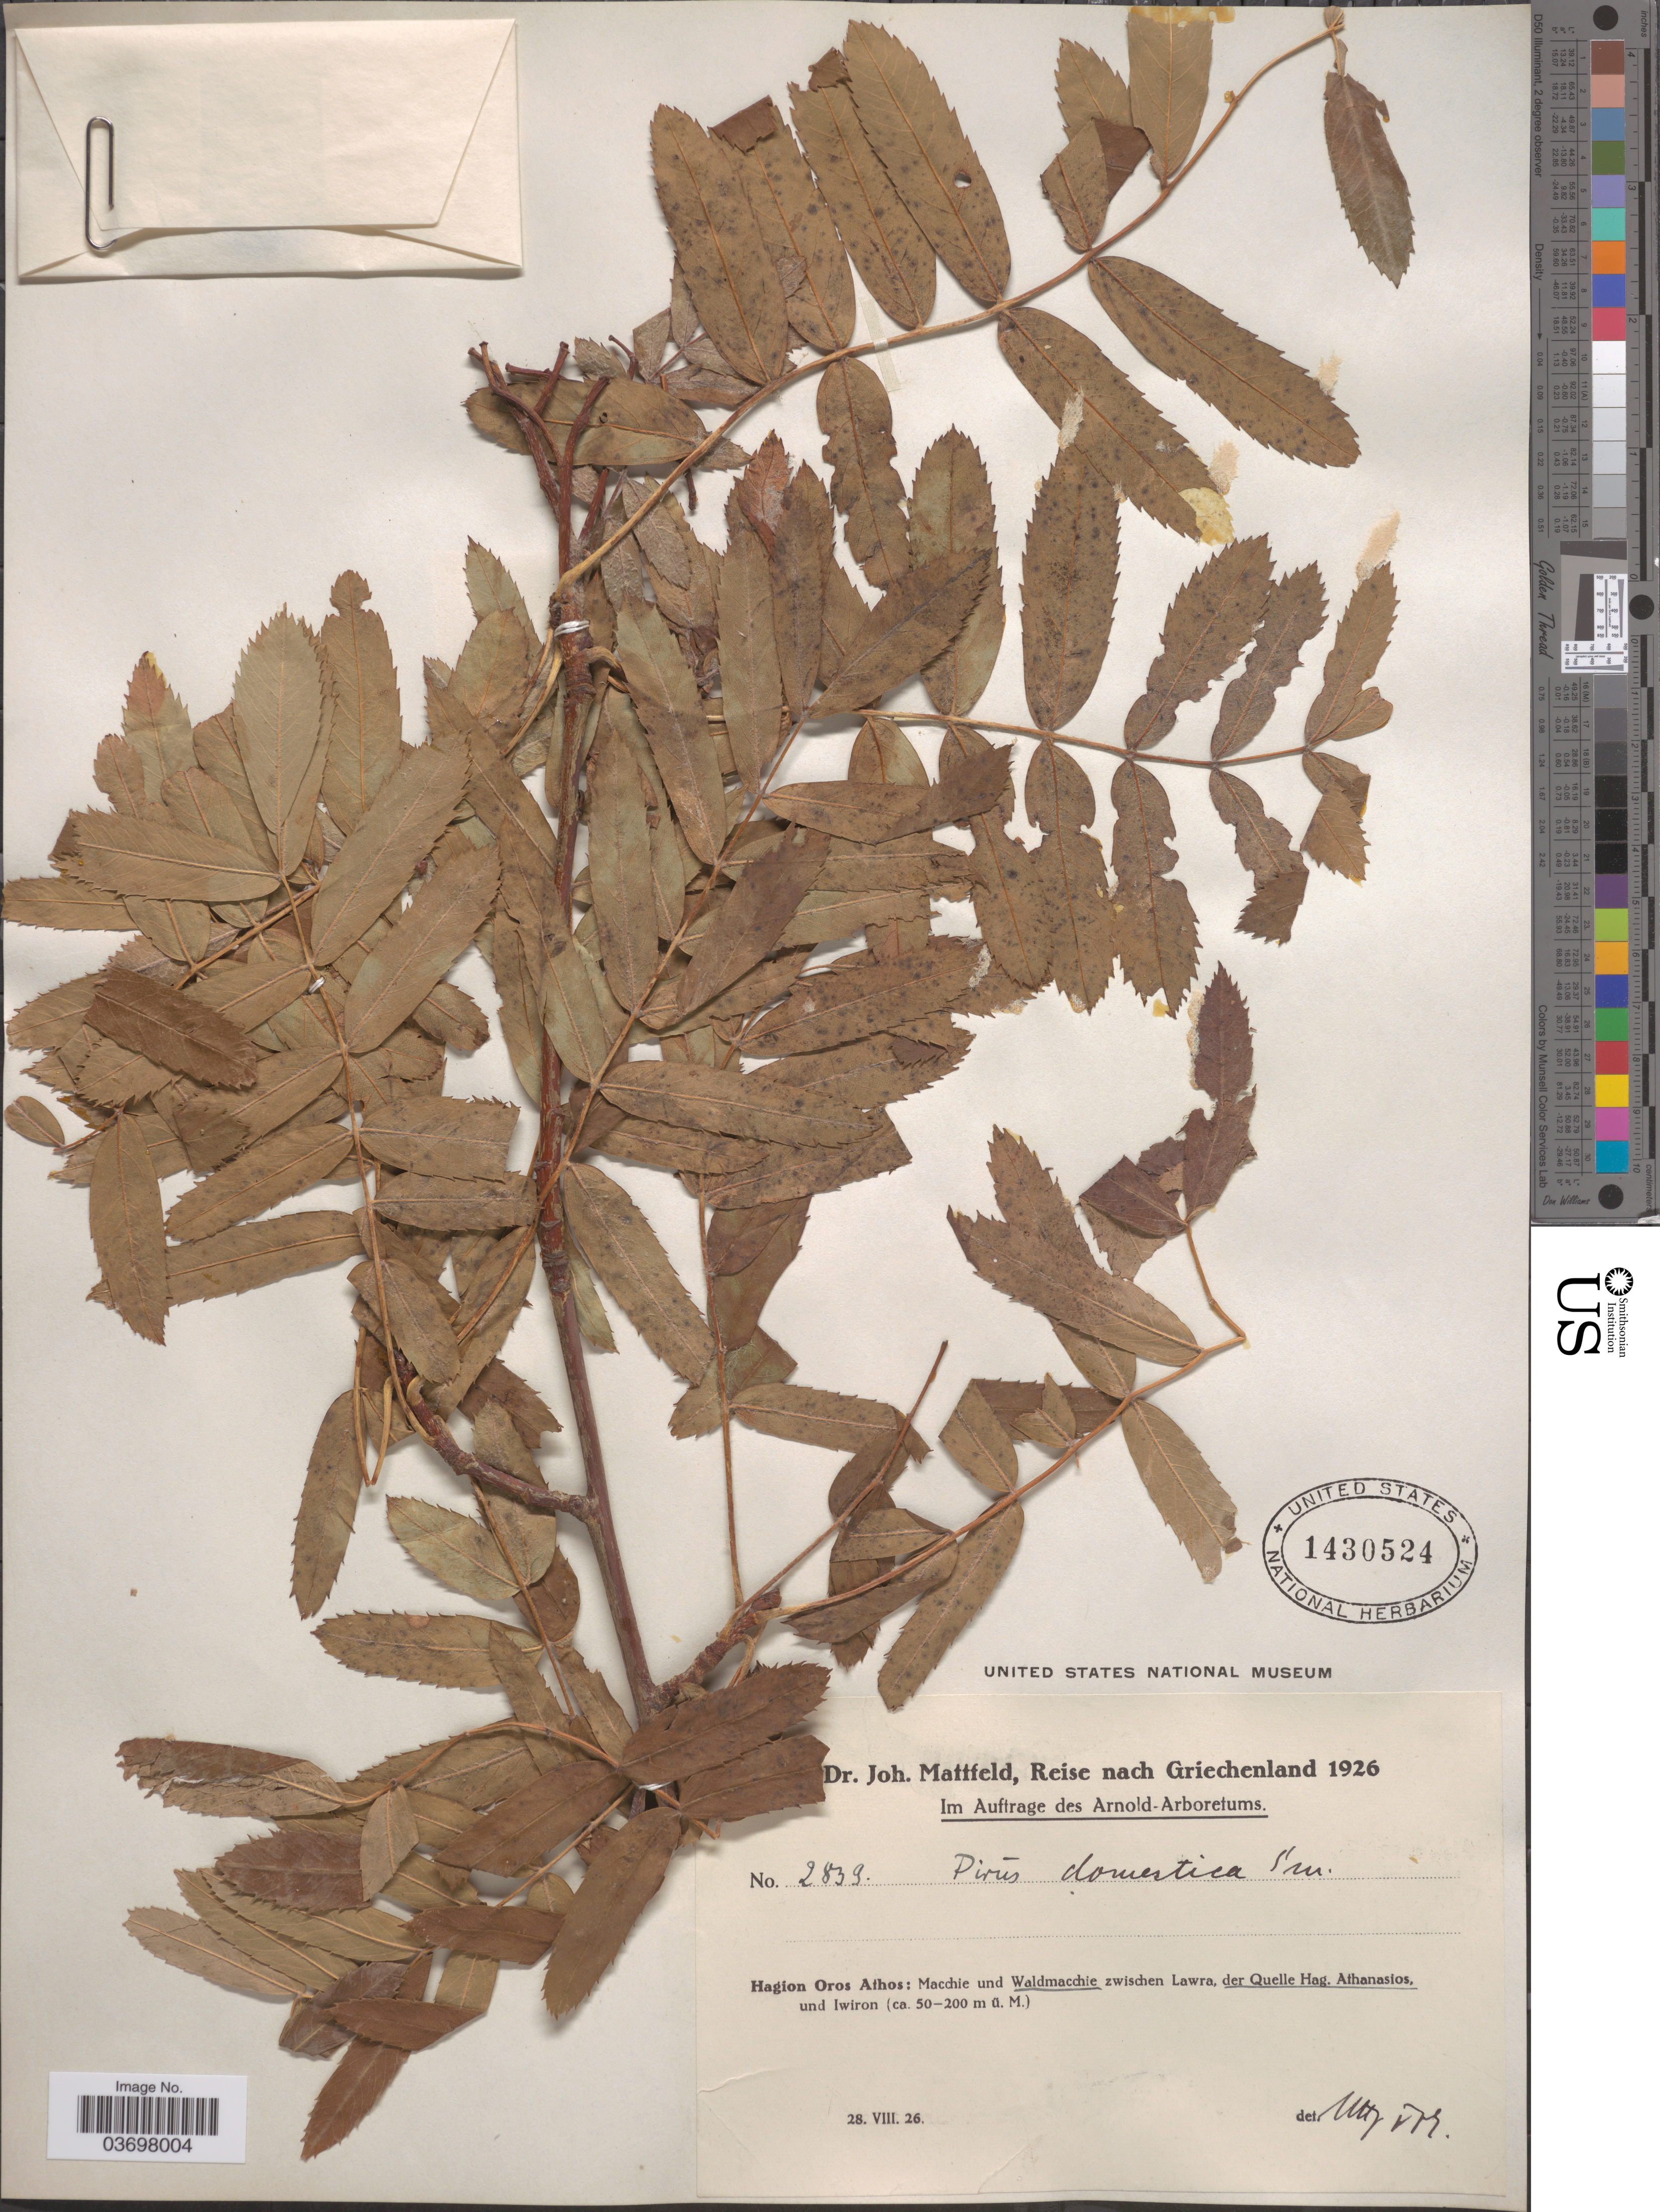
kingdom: Plantae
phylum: Tracheophyta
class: Magnoliopsida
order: Rosales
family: Rosaceae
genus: Cormus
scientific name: Cormus domestica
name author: (L.) Spach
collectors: J. Mattfeld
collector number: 2839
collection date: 1926-08-28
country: Greece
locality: Griechenland. Hagion Oros Athos: Waldmacchie zwischen Lawra, der Quelle Hag. Athanasios.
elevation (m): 50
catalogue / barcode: US 1430524